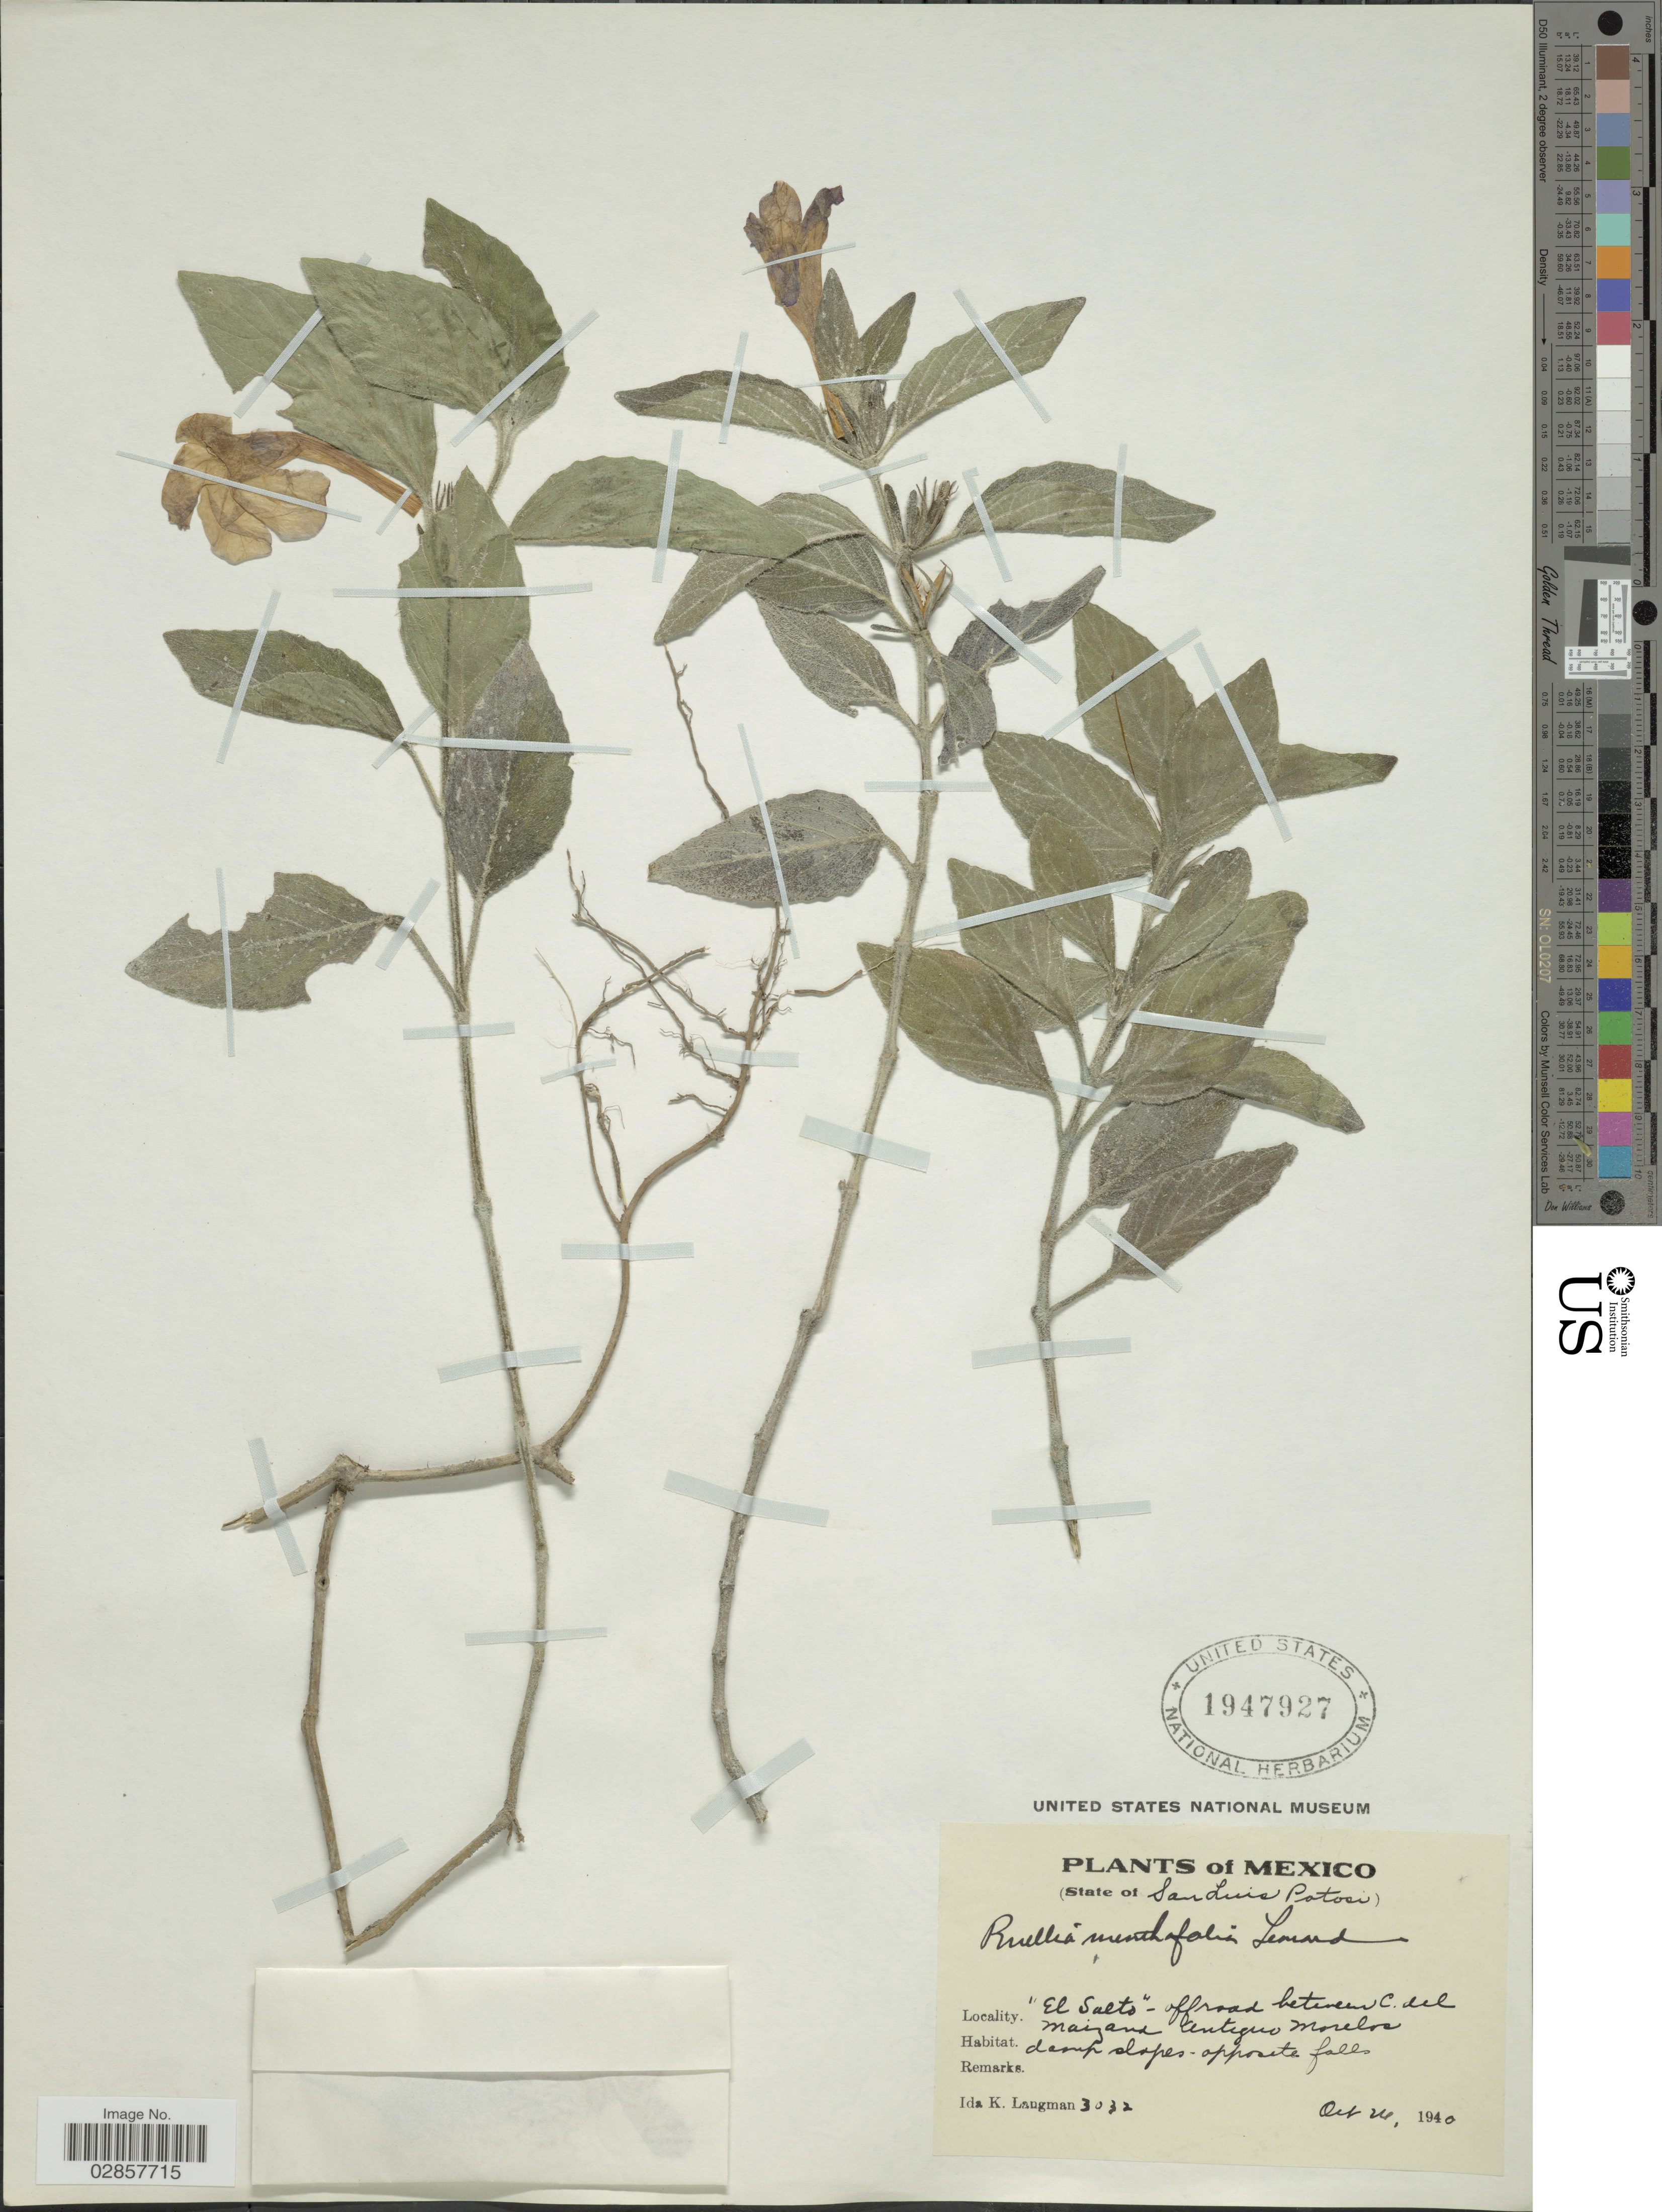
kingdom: Plantae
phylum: Tracheophyta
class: Magnoliopsida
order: Lamiales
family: Acanthaceae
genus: Ruellia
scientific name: Ruellia menthifolia Leonard sp. nov. ined.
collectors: I. K. Langman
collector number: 3032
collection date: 1940-10-26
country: Mexico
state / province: San Luis Potosí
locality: El Salto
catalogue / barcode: US 1947927